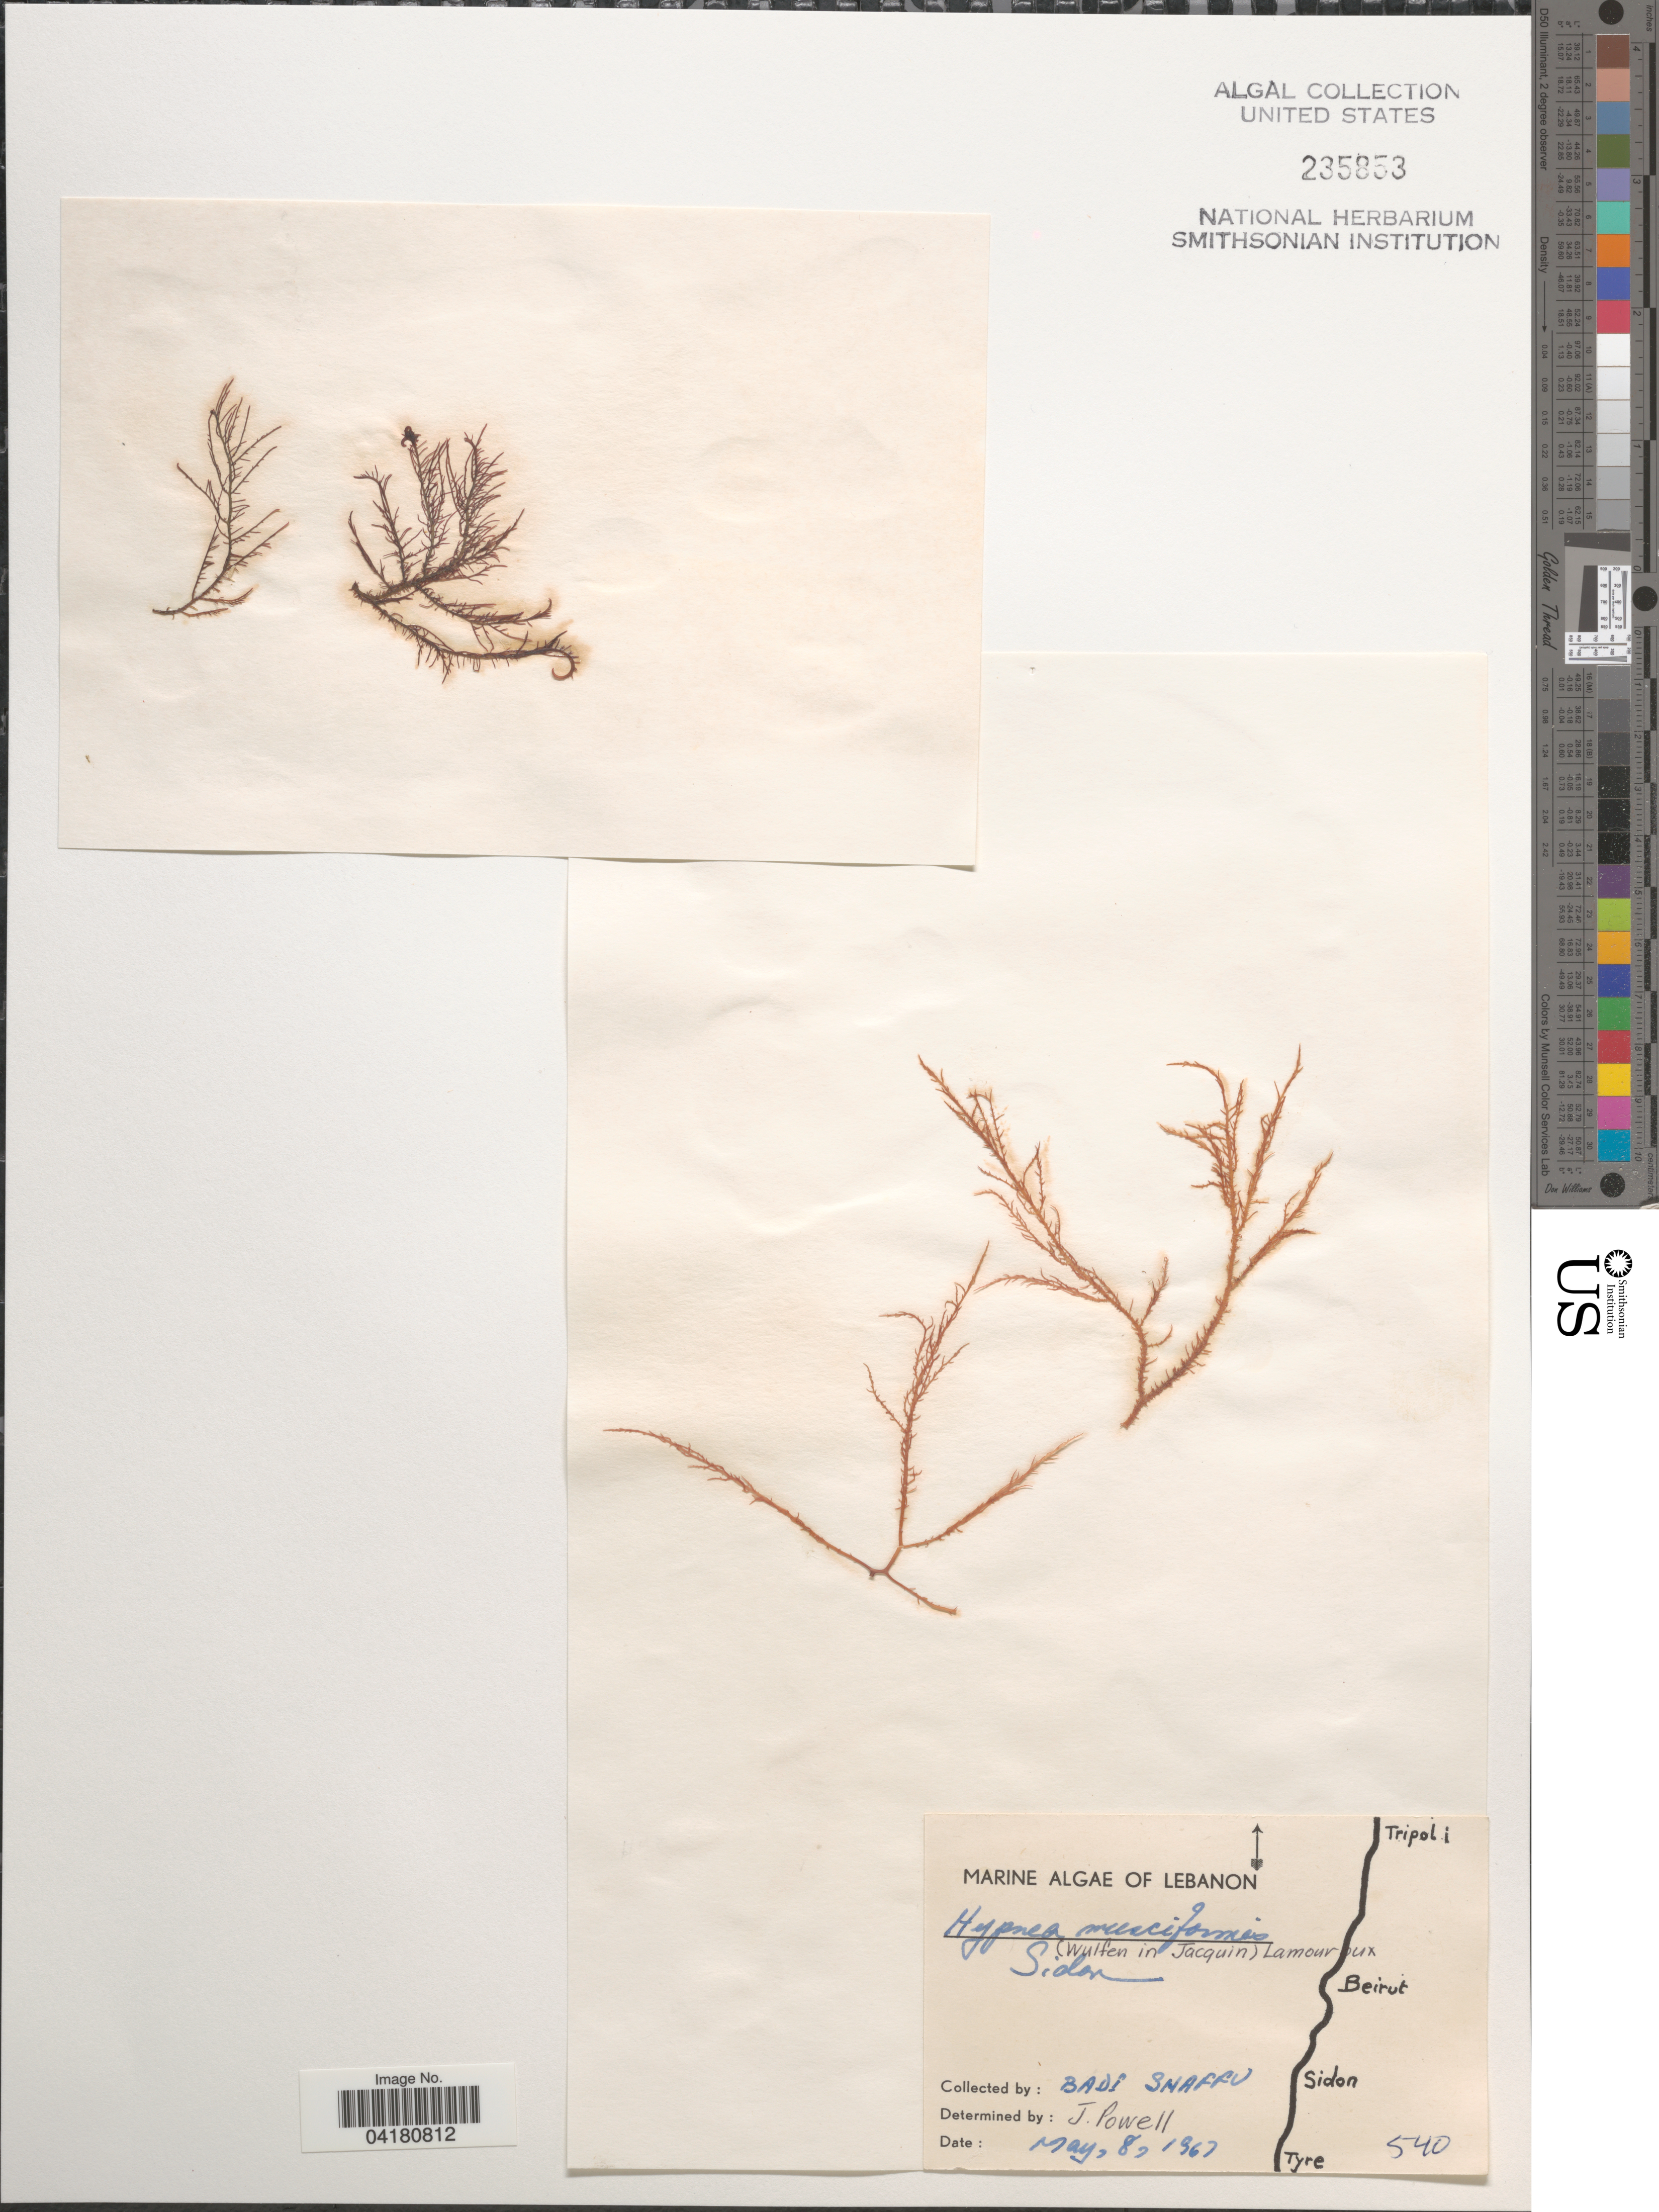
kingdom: Plantae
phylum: Rhodophyta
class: Florideophyceae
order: Gigartinales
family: Cystocloniaceae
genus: Hypnea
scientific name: Hypnea musciformis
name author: (Wulfen) J.V.Lamouroux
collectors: B. Shaffu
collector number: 540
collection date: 1967-05-08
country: Lebanon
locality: Sidon.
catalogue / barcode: US 235853